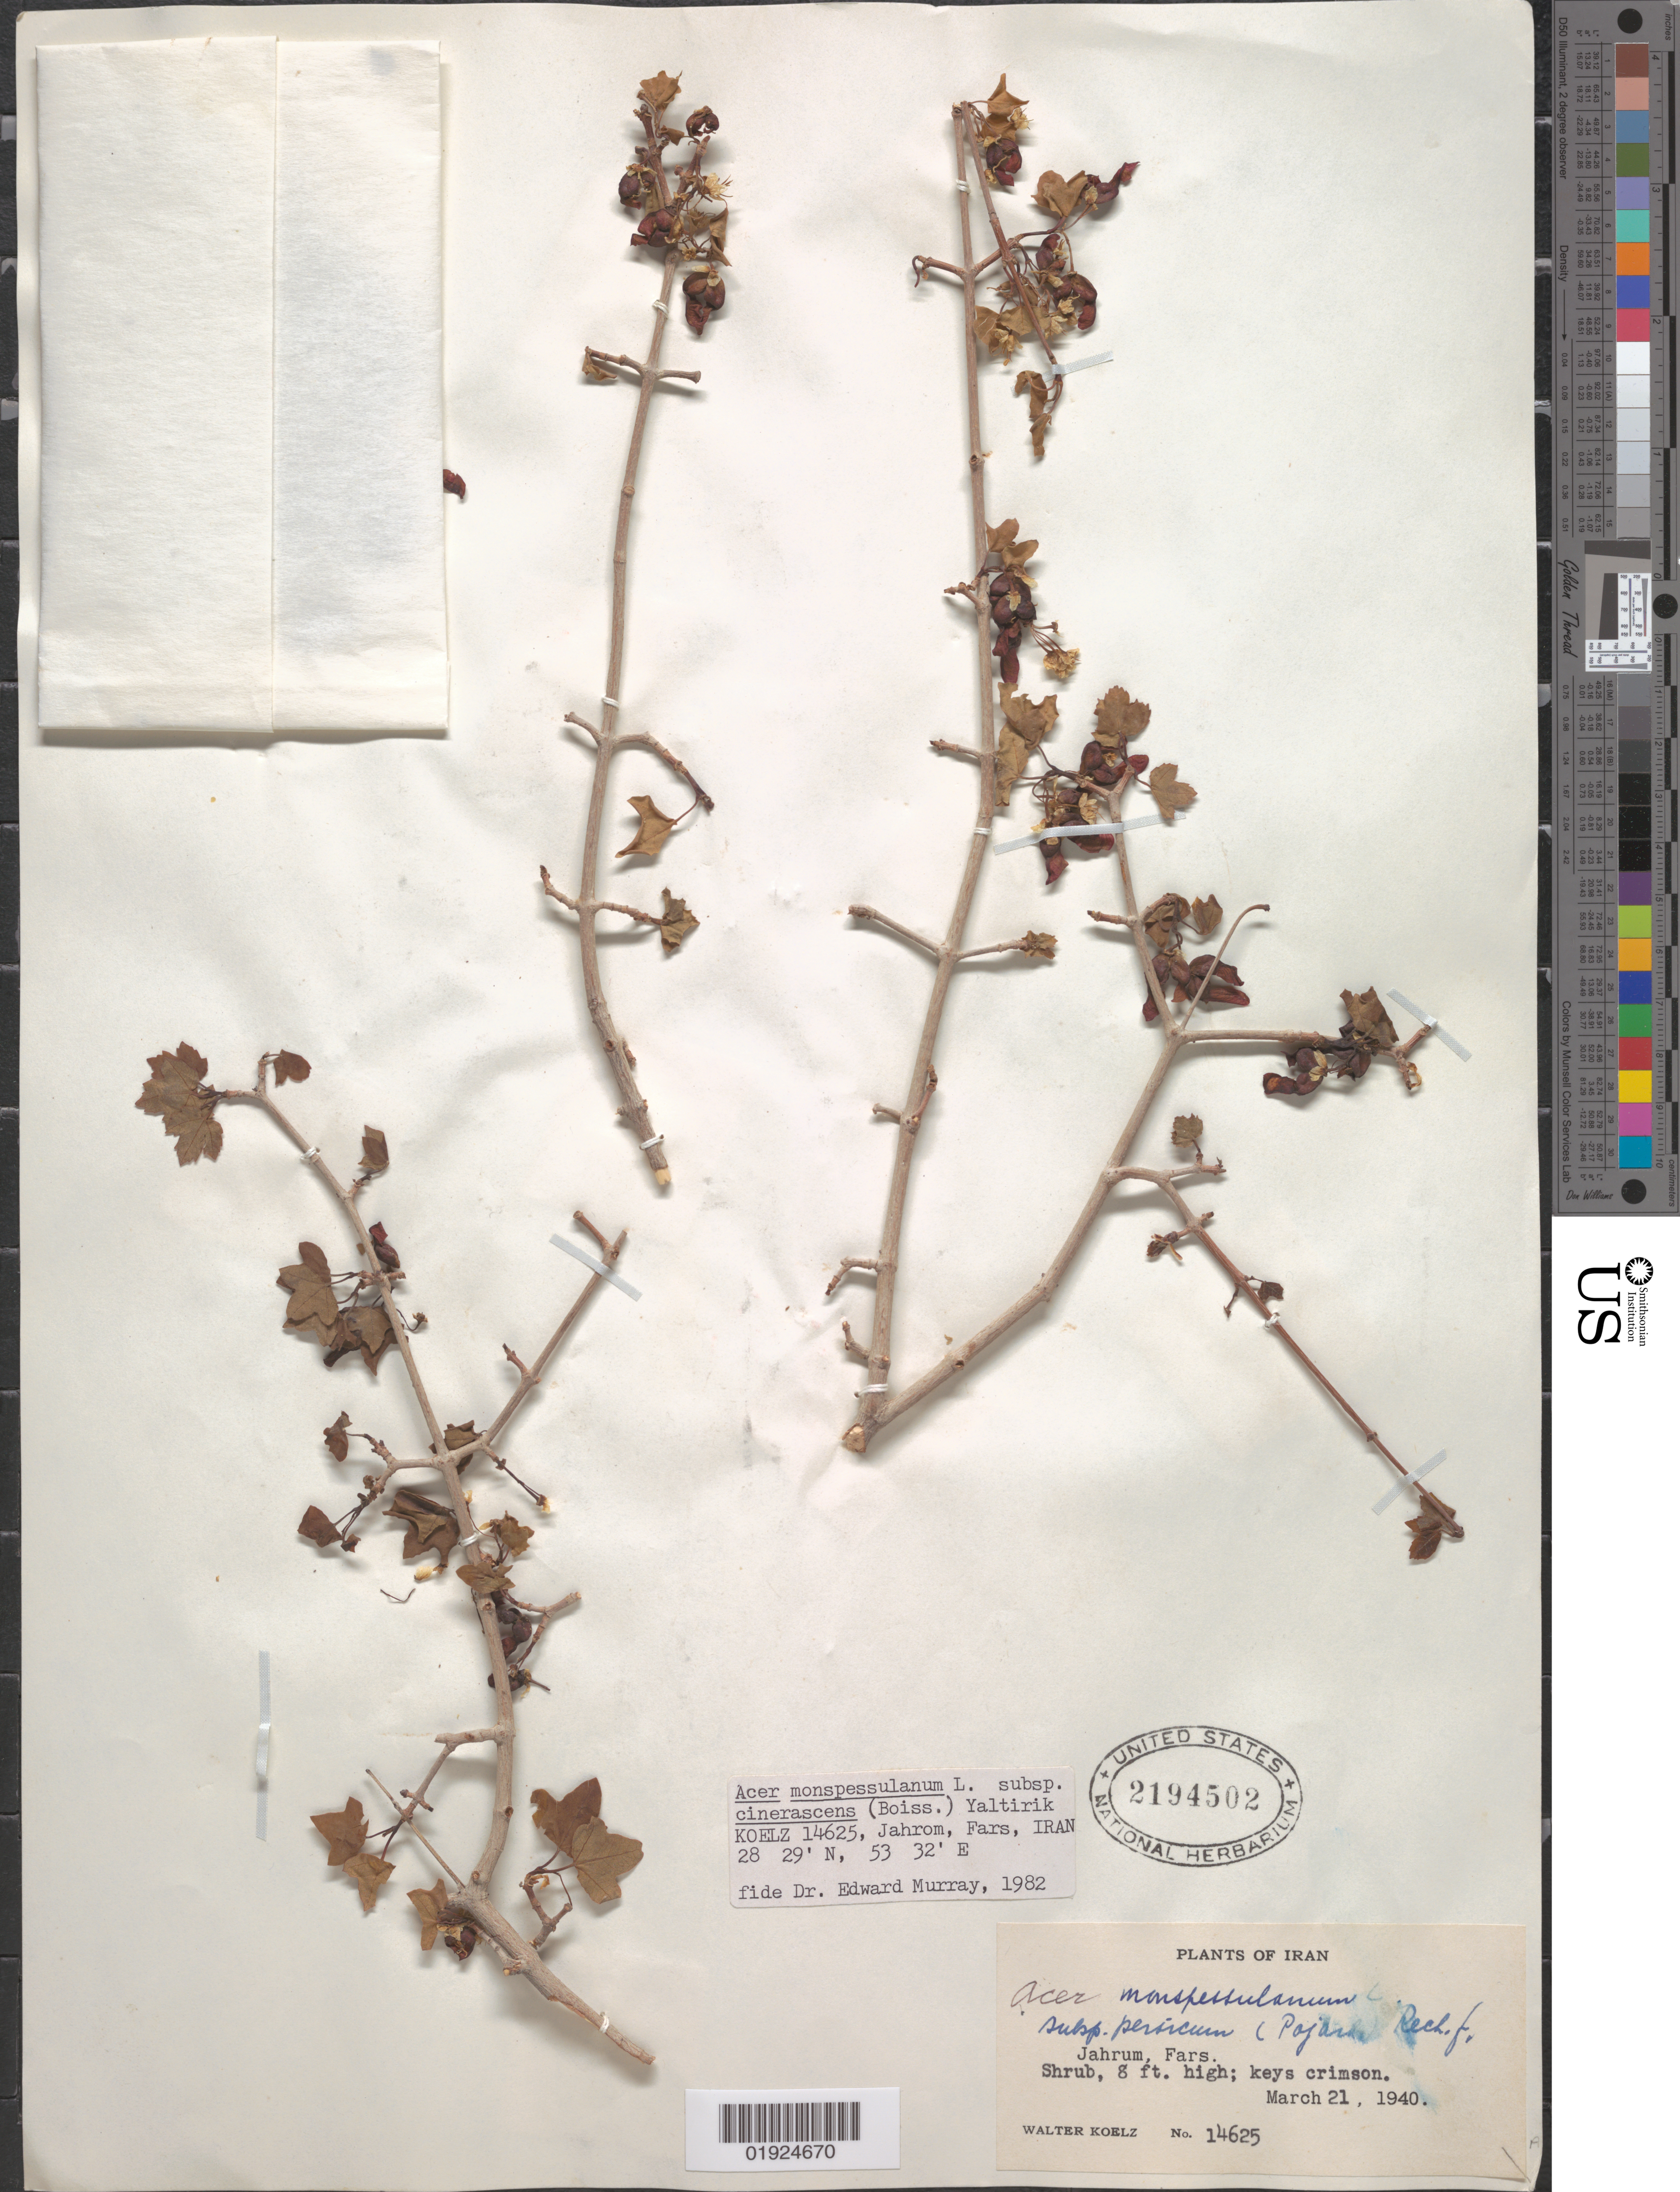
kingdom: Plantae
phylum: Tracheophyta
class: Magnoliopsida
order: Sapindales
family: Sapindaceae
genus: Acer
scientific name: Acer monspessulanum subsp. cinerascens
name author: (Boiss.) Yaltirik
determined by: Murray, Edward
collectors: W. N. Koelz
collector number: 14625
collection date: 1940-03-21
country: Iran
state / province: Fars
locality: Jahrum [Jahrom]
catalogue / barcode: US 2194502